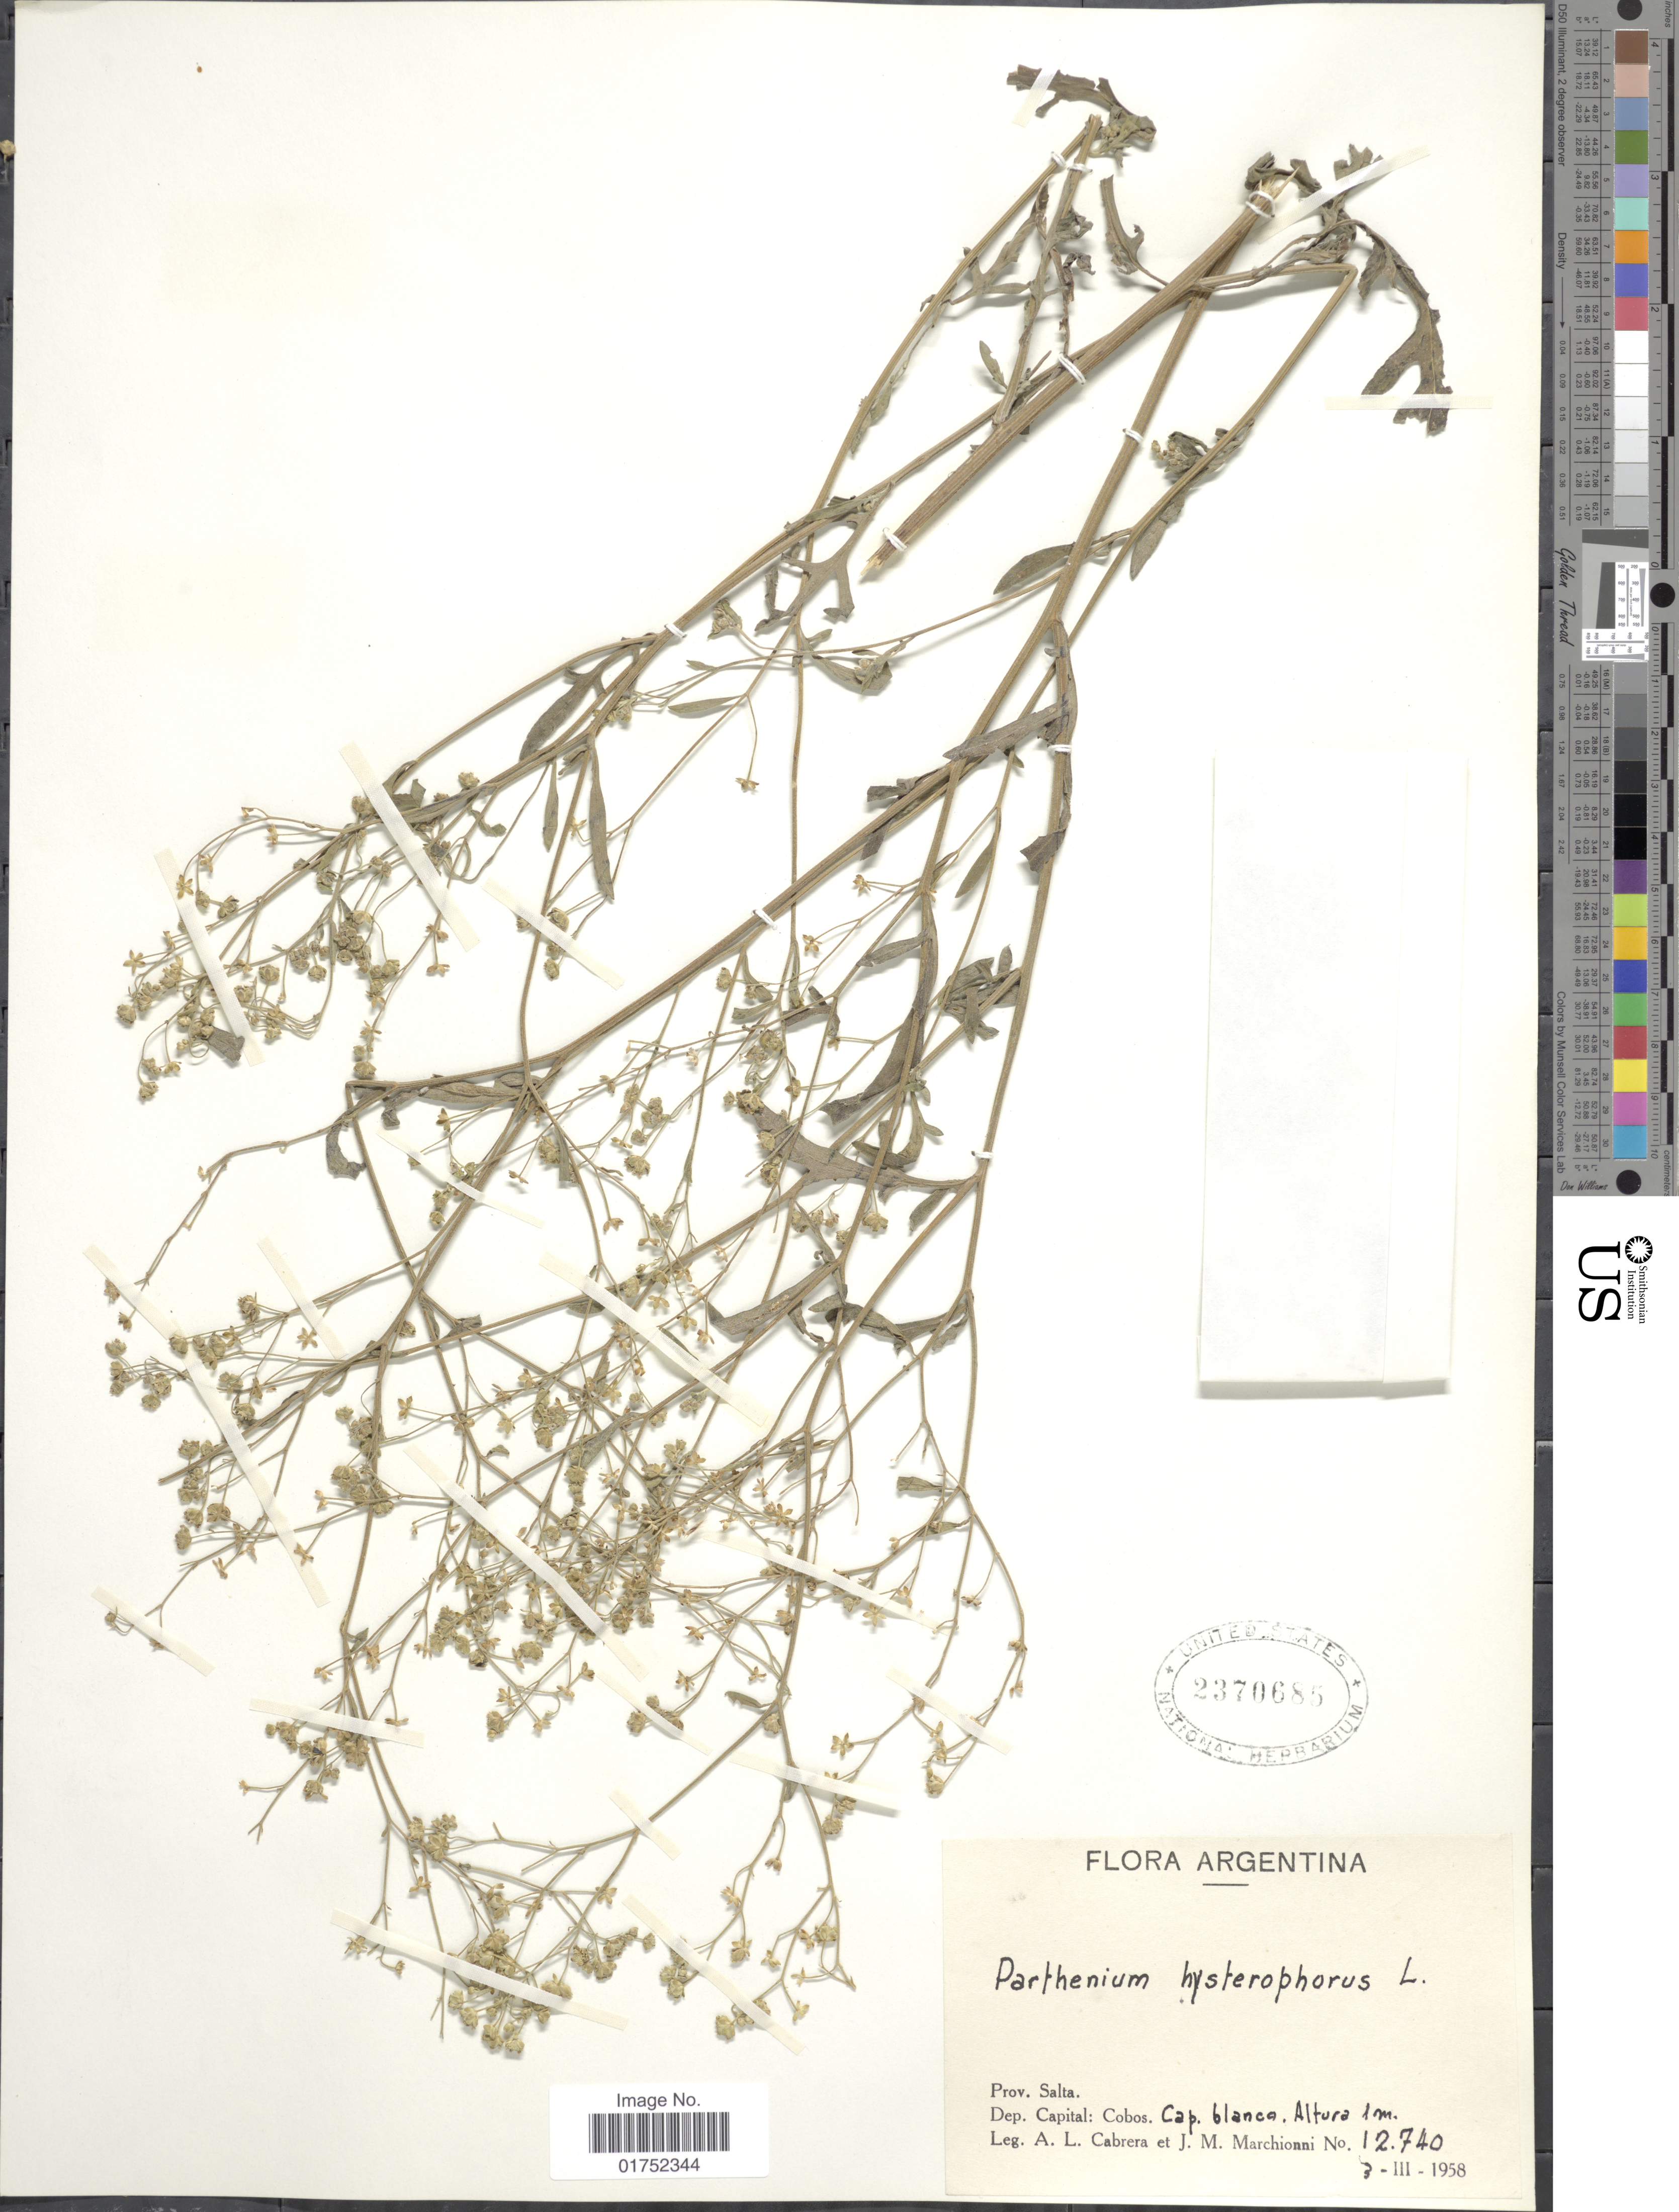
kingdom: Plantae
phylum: Tracheophyta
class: Magnoliopsida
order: Asterales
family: Asteraceae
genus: Parthenium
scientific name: Parthenium hysterophorus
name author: L.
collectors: A. L. Cabrera & J. Marchionni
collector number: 12740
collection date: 1958-03-03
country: Argentina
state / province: Salta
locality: Dep. Capital, Cobos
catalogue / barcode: US 2370685